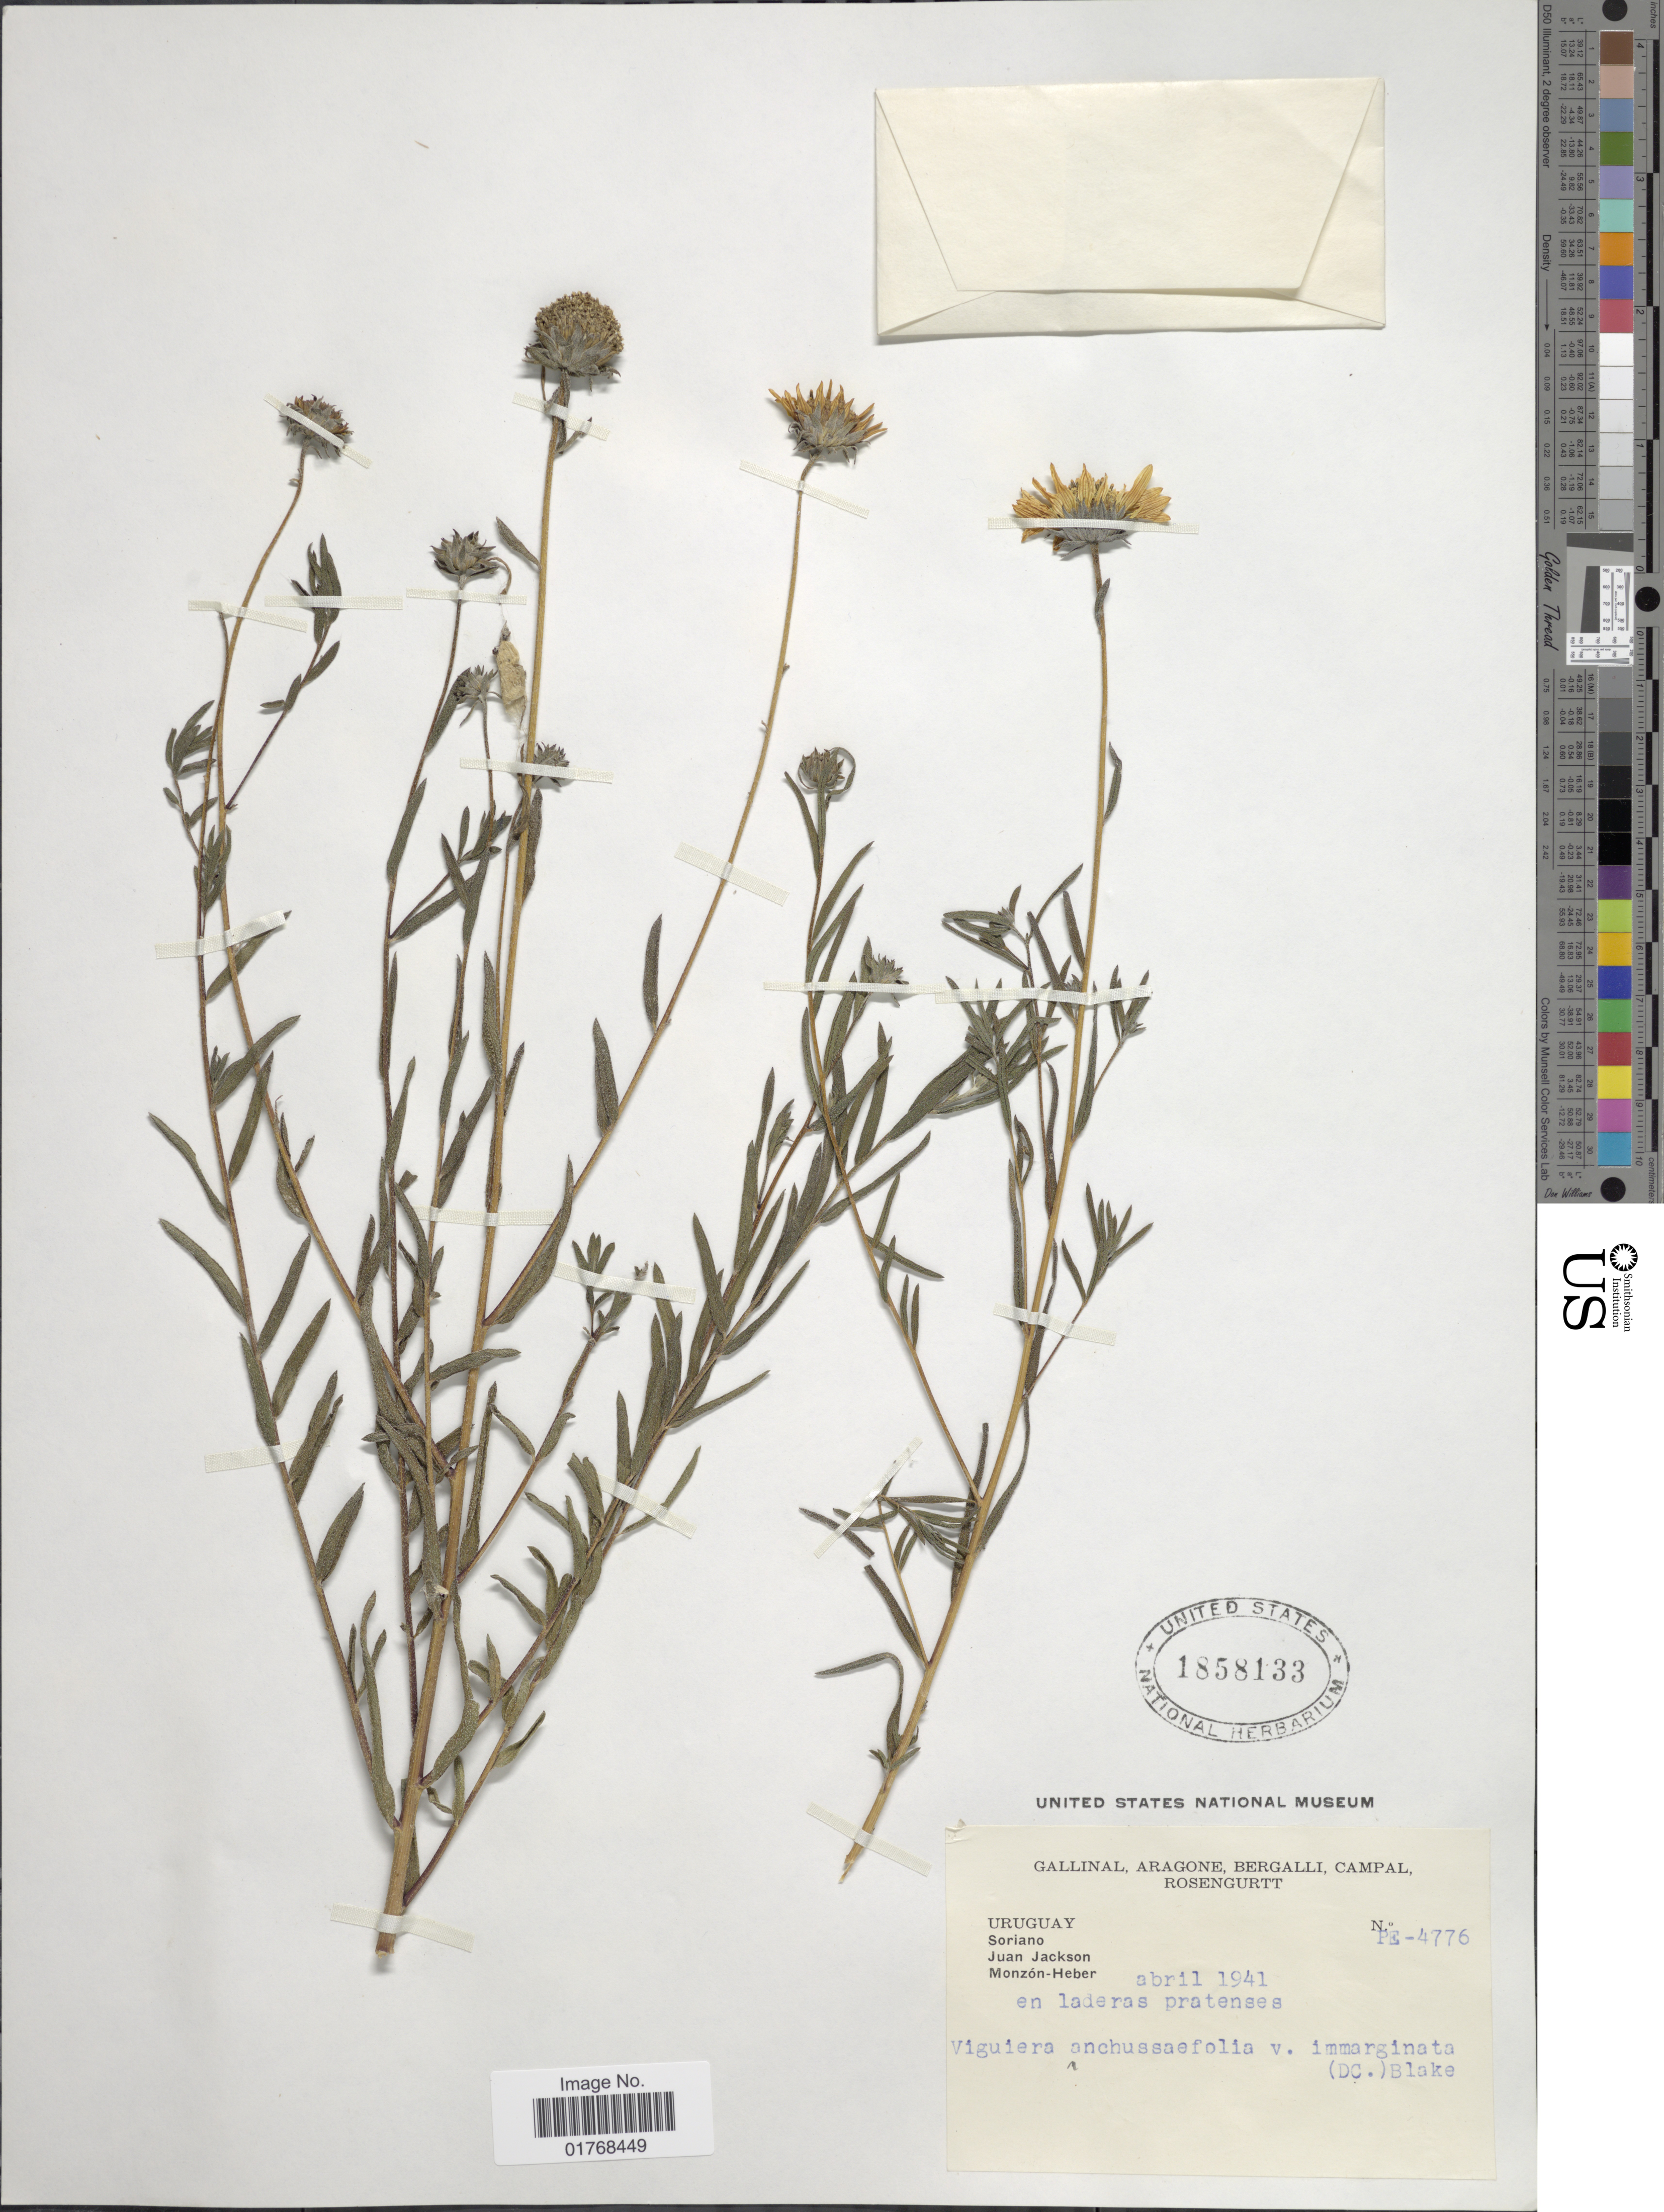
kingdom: Plantae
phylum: Tracheophyta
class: Magnoliopsida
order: Asterales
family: Asteraceae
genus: Viguiera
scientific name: Viguiera anchusaefolia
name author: (DC.) Baker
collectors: -. Gallinal, -- Aragone, -- Bergalli, -- Campal & Rosengurtt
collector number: PE-4776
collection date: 1941-04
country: Uruguay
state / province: Soriano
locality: Uruguay. Soriano. Juan Jackson. Monzón-Heber.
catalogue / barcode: US 1858133